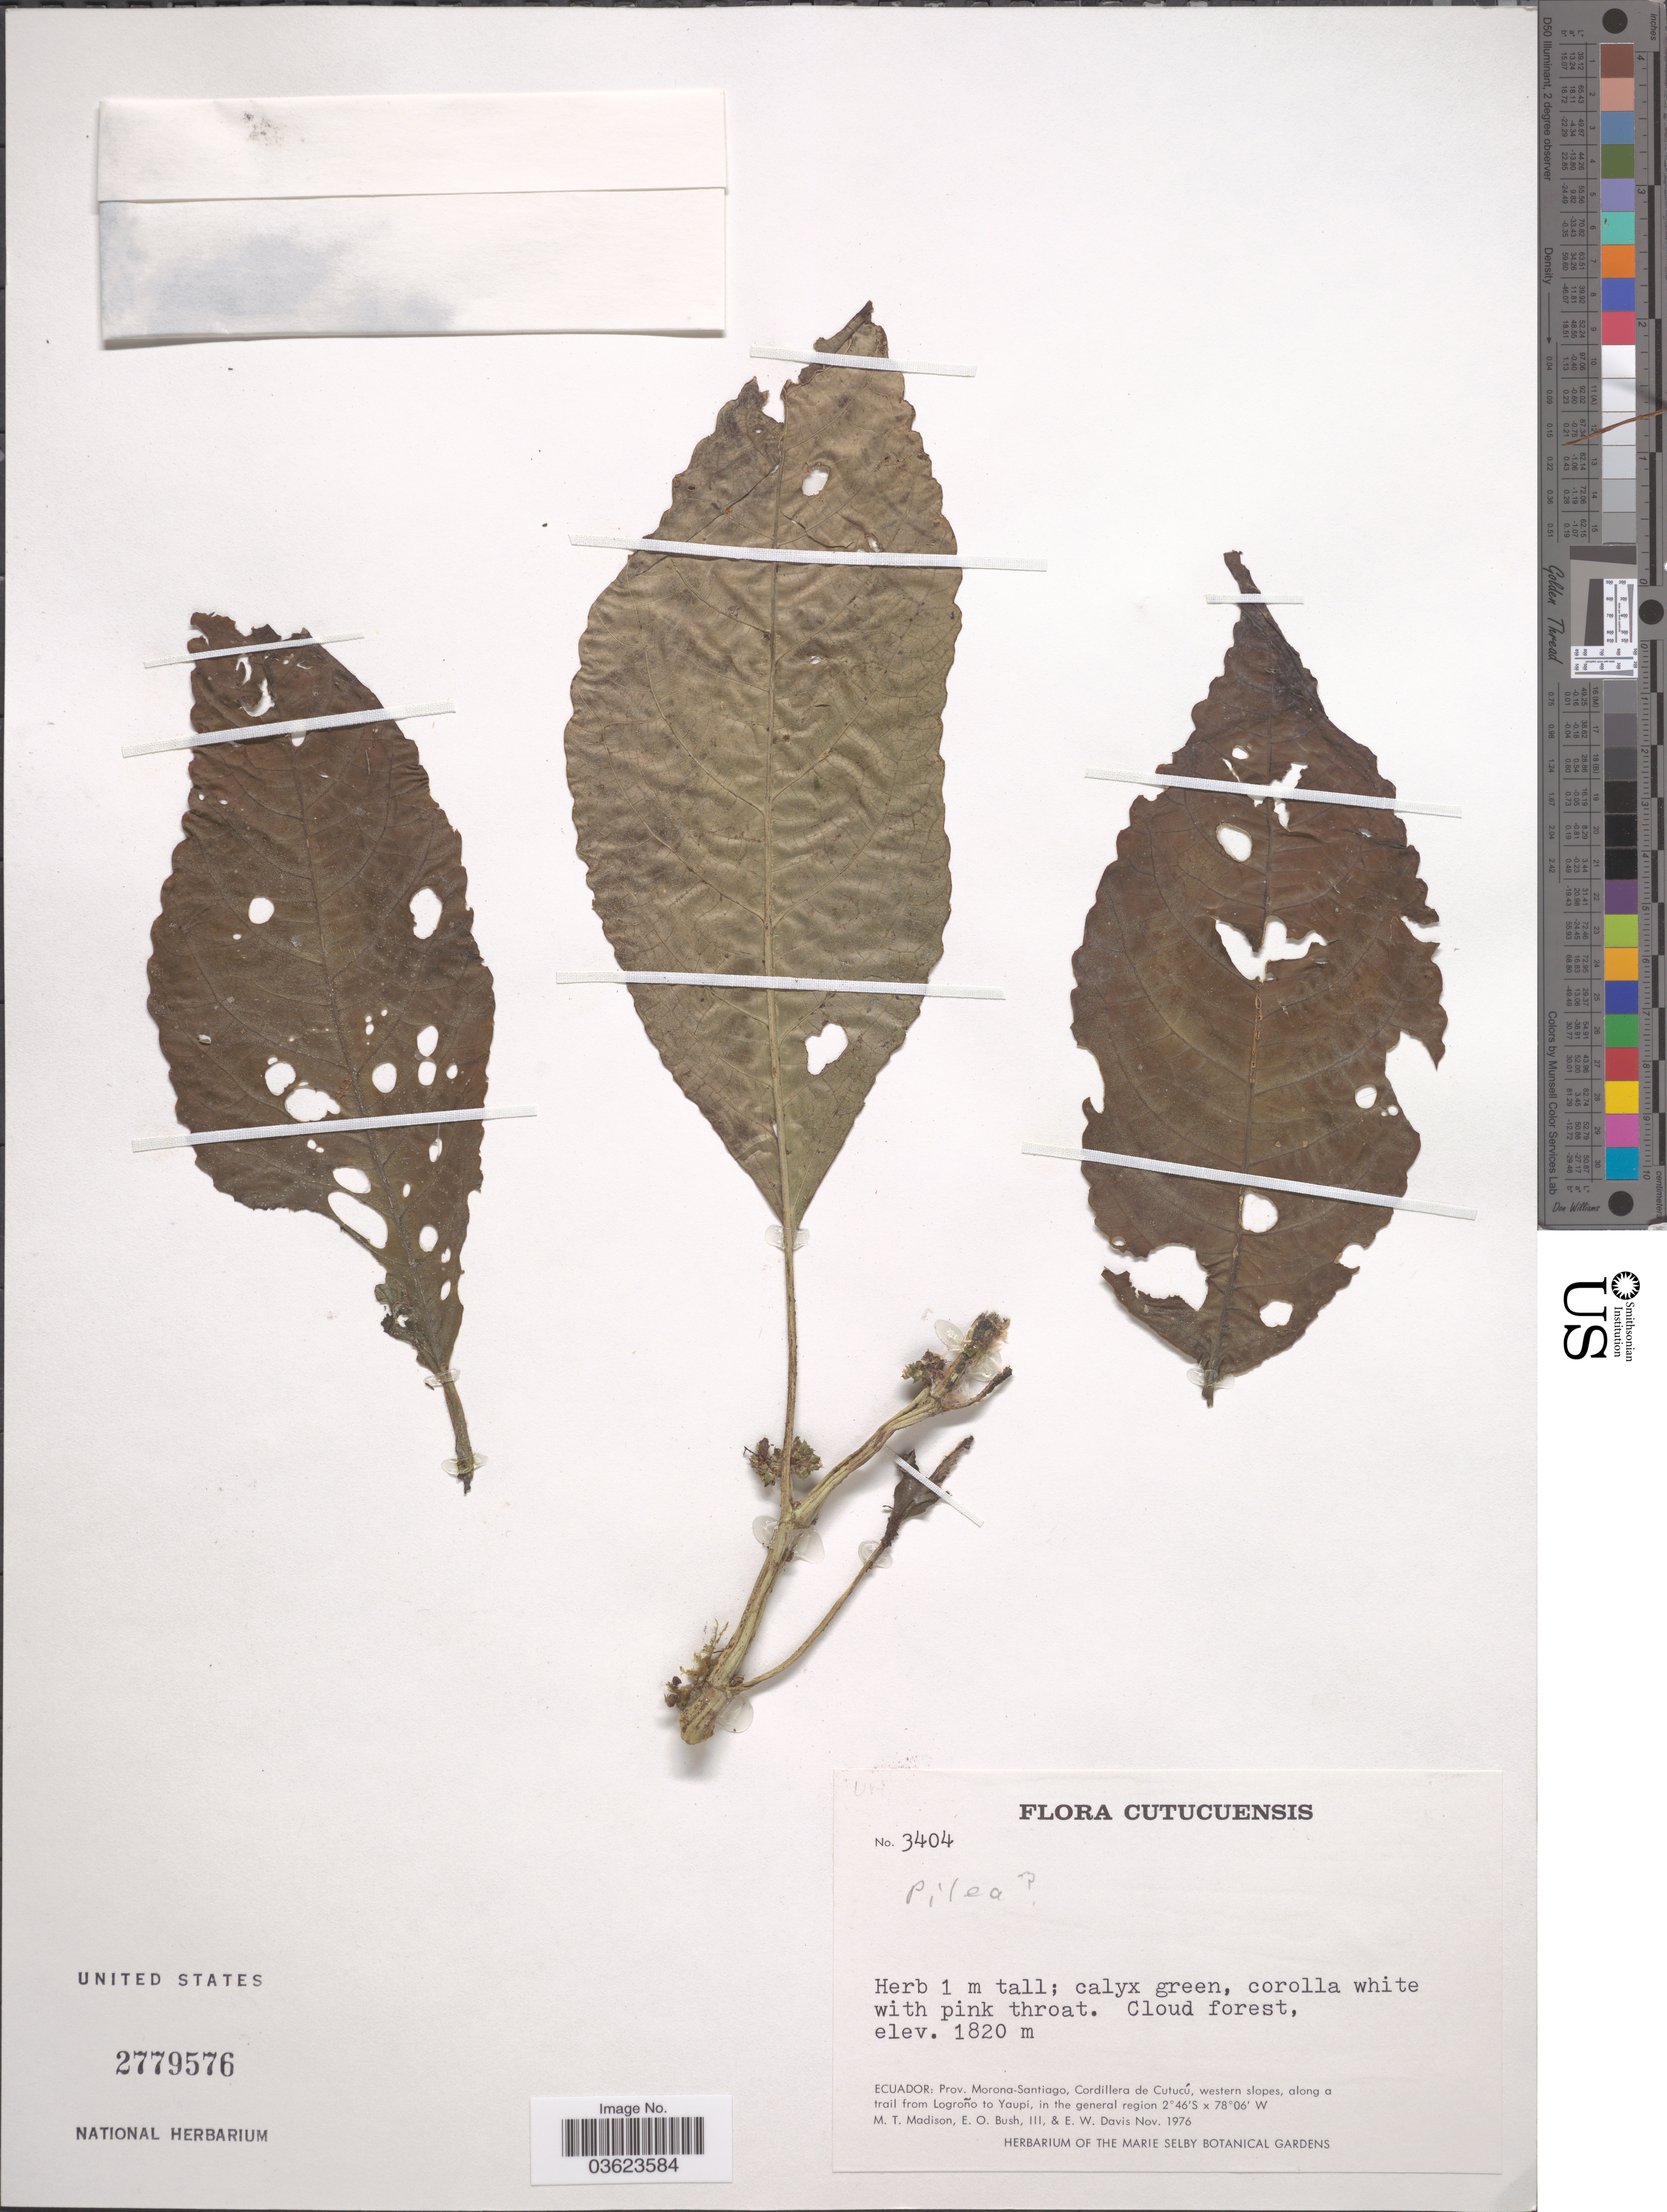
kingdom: Plantae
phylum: Tracheophyta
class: Magnoliopsida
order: Rosales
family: Urticaceae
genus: Pilea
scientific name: Pilea sp.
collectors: M. T. Madison, E. O. Bush & E. W. Davis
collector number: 3404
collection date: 1976-11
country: Ecuador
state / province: Morona-Santiago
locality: Cordillera de Cutucú, western slopes, along a trail from Logroño to Yaupi, in the general region.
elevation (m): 1820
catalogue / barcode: US 2779576